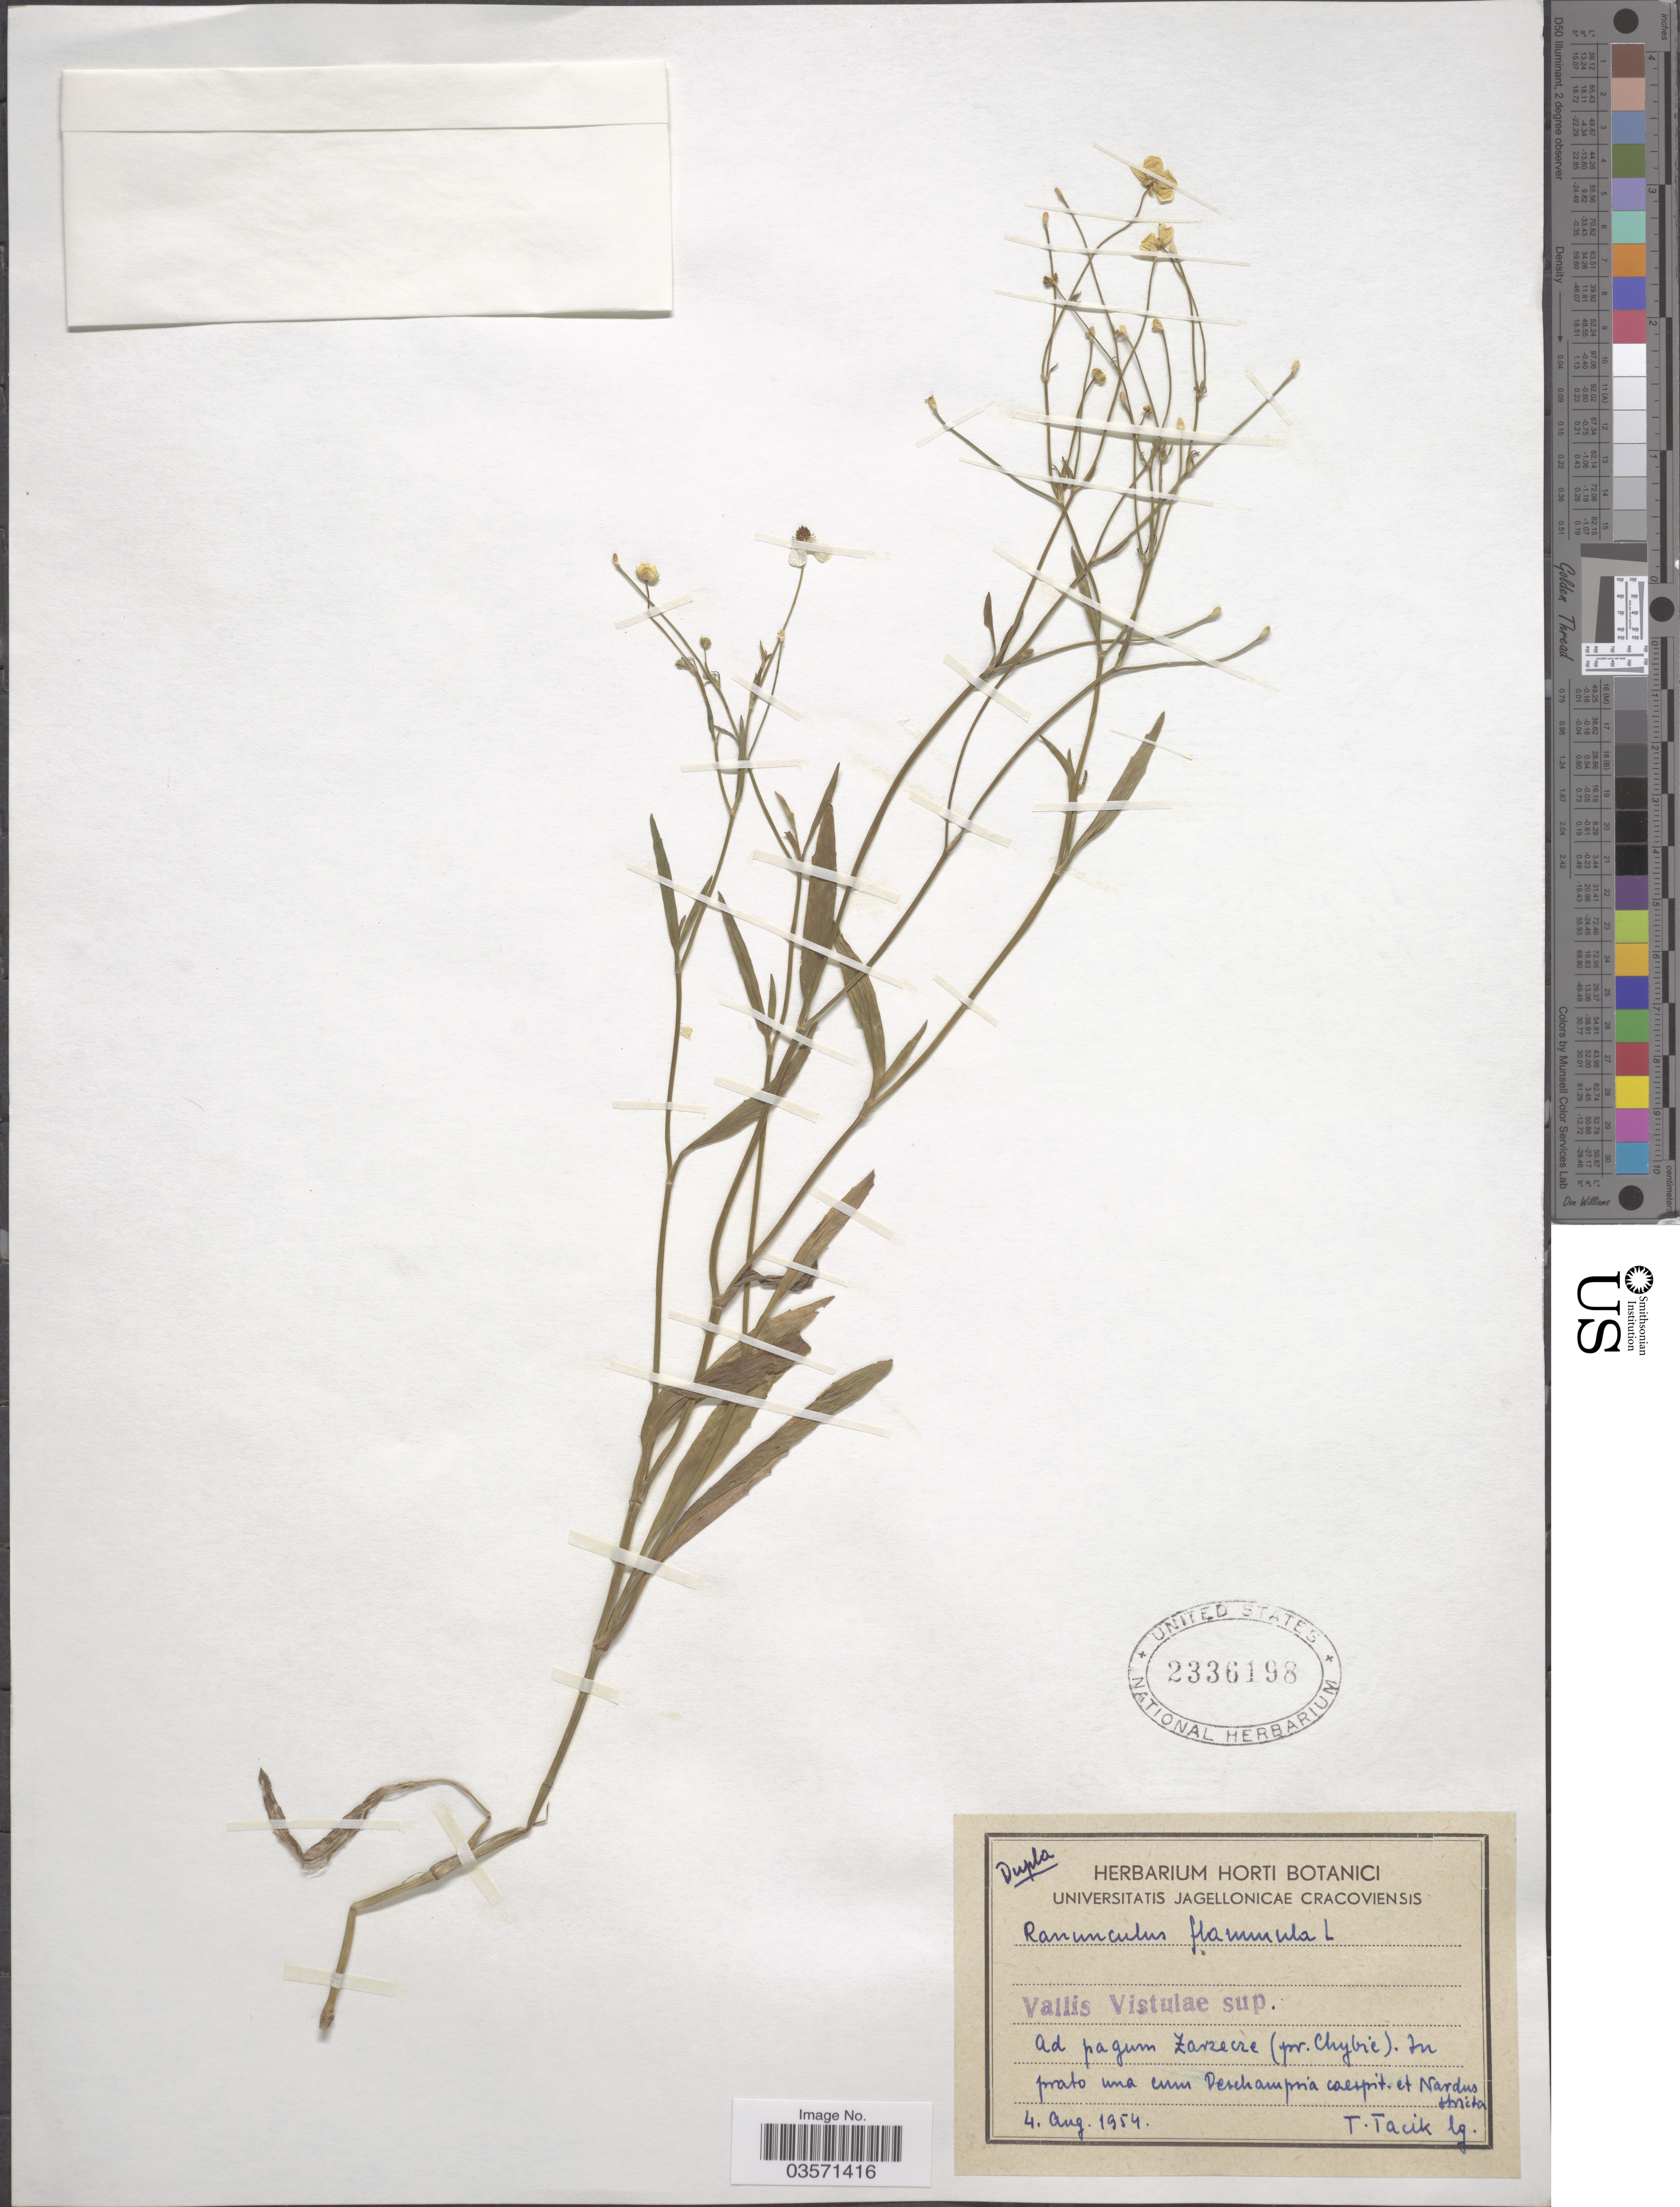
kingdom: Plantae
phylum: Tracheophyta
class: Magnoliopsida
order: Ranunculales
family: Ranunculaceae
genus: Ranunculus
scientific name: Ranunculus flammula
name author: L.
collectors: T. Tacik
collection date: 1954-08-04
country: Poland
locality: Ad pagum Zarzecze (pr. Chybie).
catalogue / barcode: US 2336198